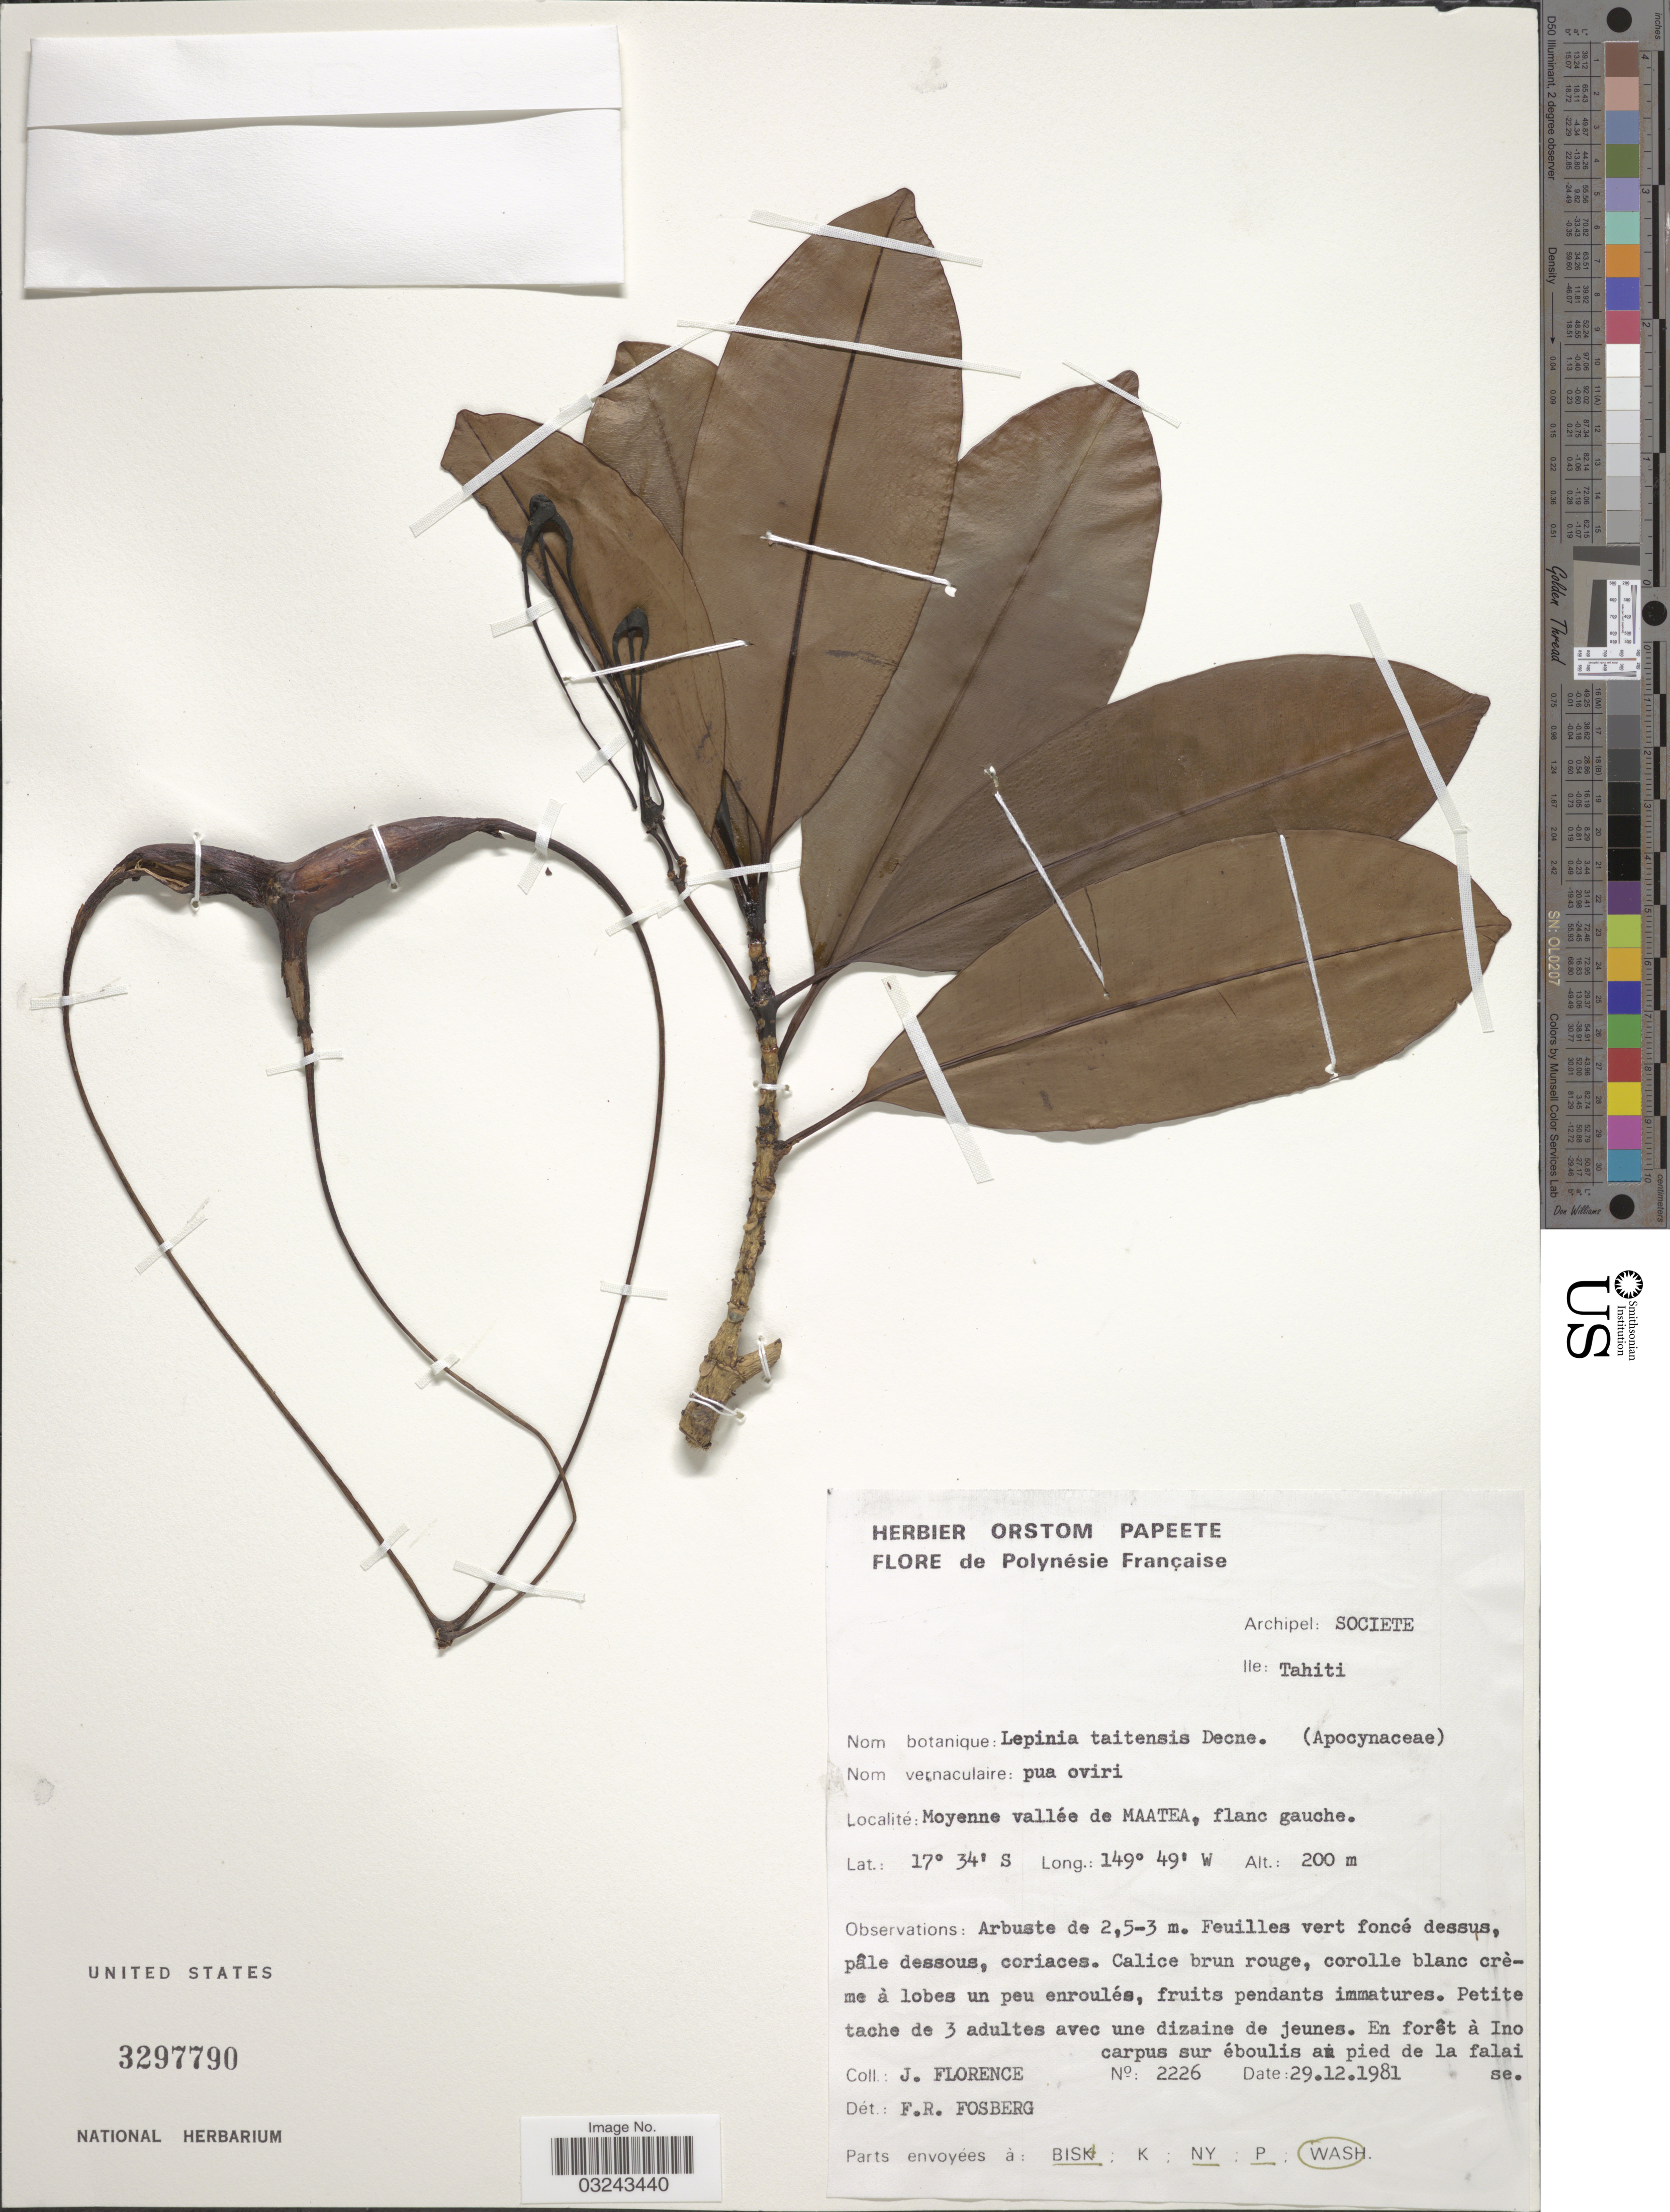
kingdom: Plantae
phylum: Tracheophyta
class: Magnoliopsida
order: Gentianales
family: Apocynaceae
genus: Lepinia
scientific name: Lepinia taitensis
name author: Decne.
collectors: J. Florence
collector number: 2226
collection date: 1981-12-29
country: French Polynesia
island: Tahiti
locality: Archipel: Societe, Ile: Tahiti, Moyenne vallée de Maatea, flanc gauche.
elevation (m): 200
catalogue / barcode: US 3297790